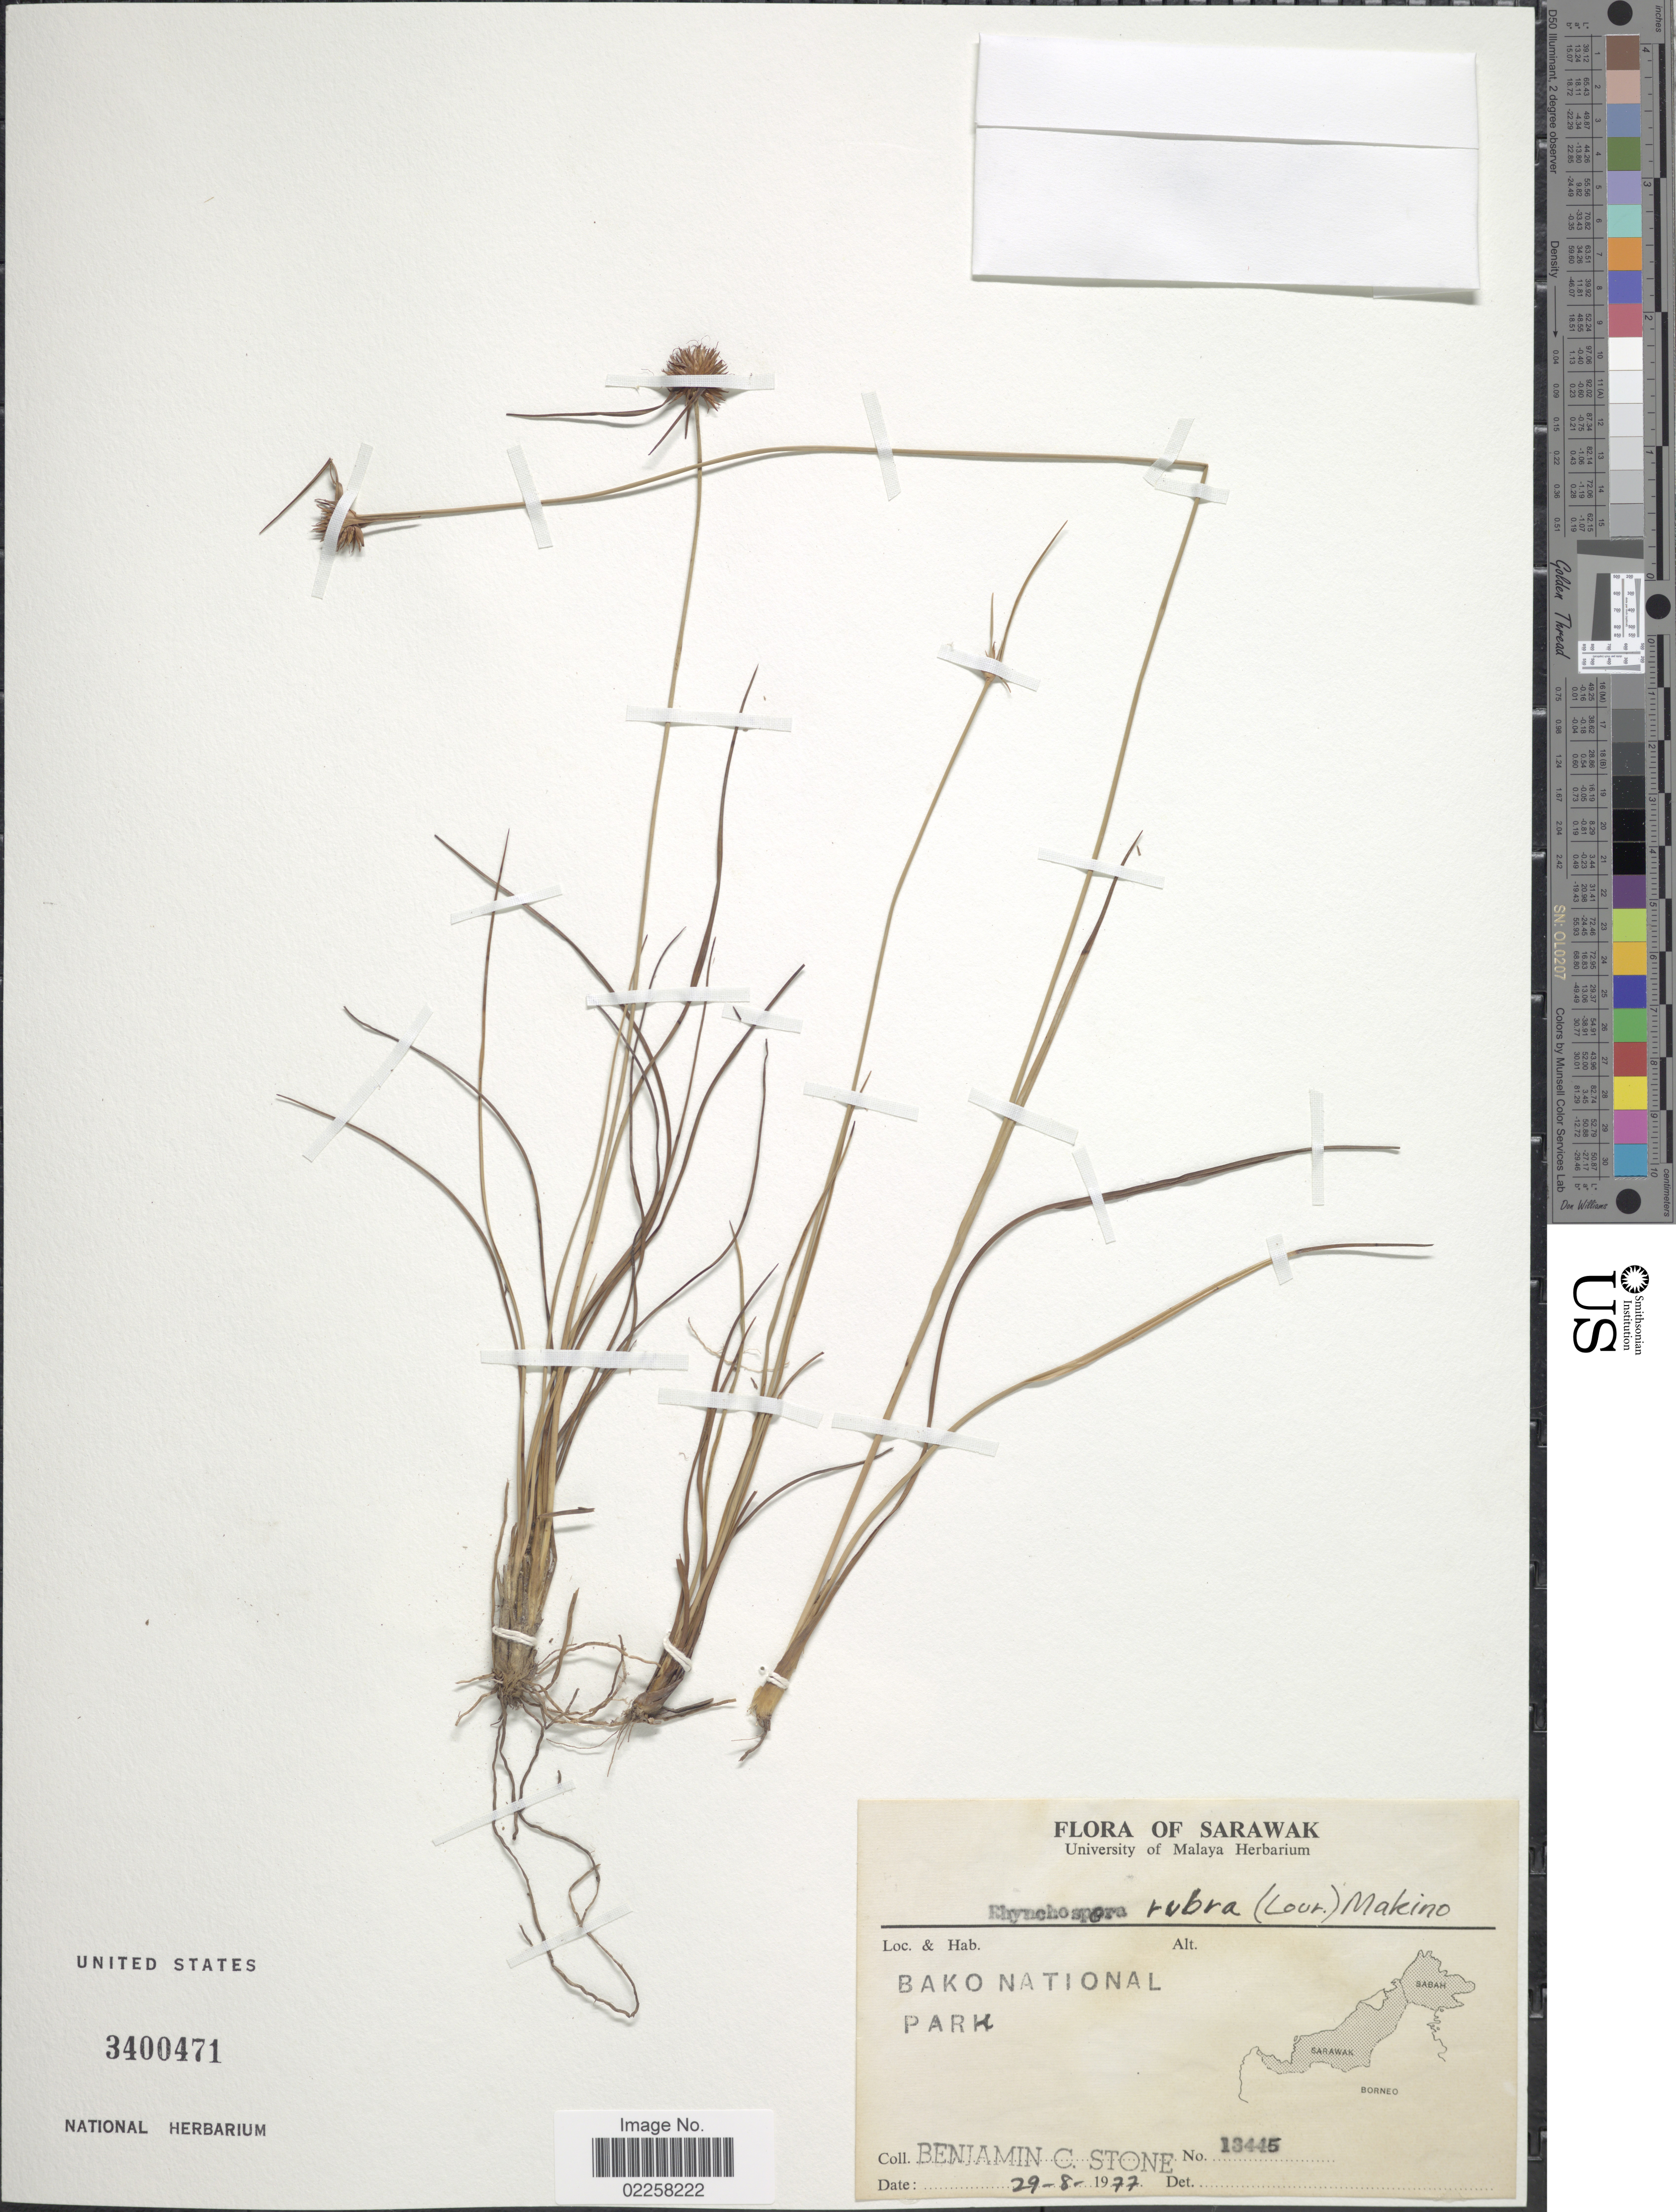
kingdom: Plantae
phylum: Tracheophyta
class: Liliopsida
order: Poales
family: Cyperaceae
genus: Rhynchospora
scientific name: Rhynchospora rubra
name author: (Lour.) Makino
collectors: B. C. Stone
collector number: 13445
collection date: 1977-08-29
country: Malaysia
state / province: Sarawak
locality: Bako National Park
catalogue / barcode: US 3400471